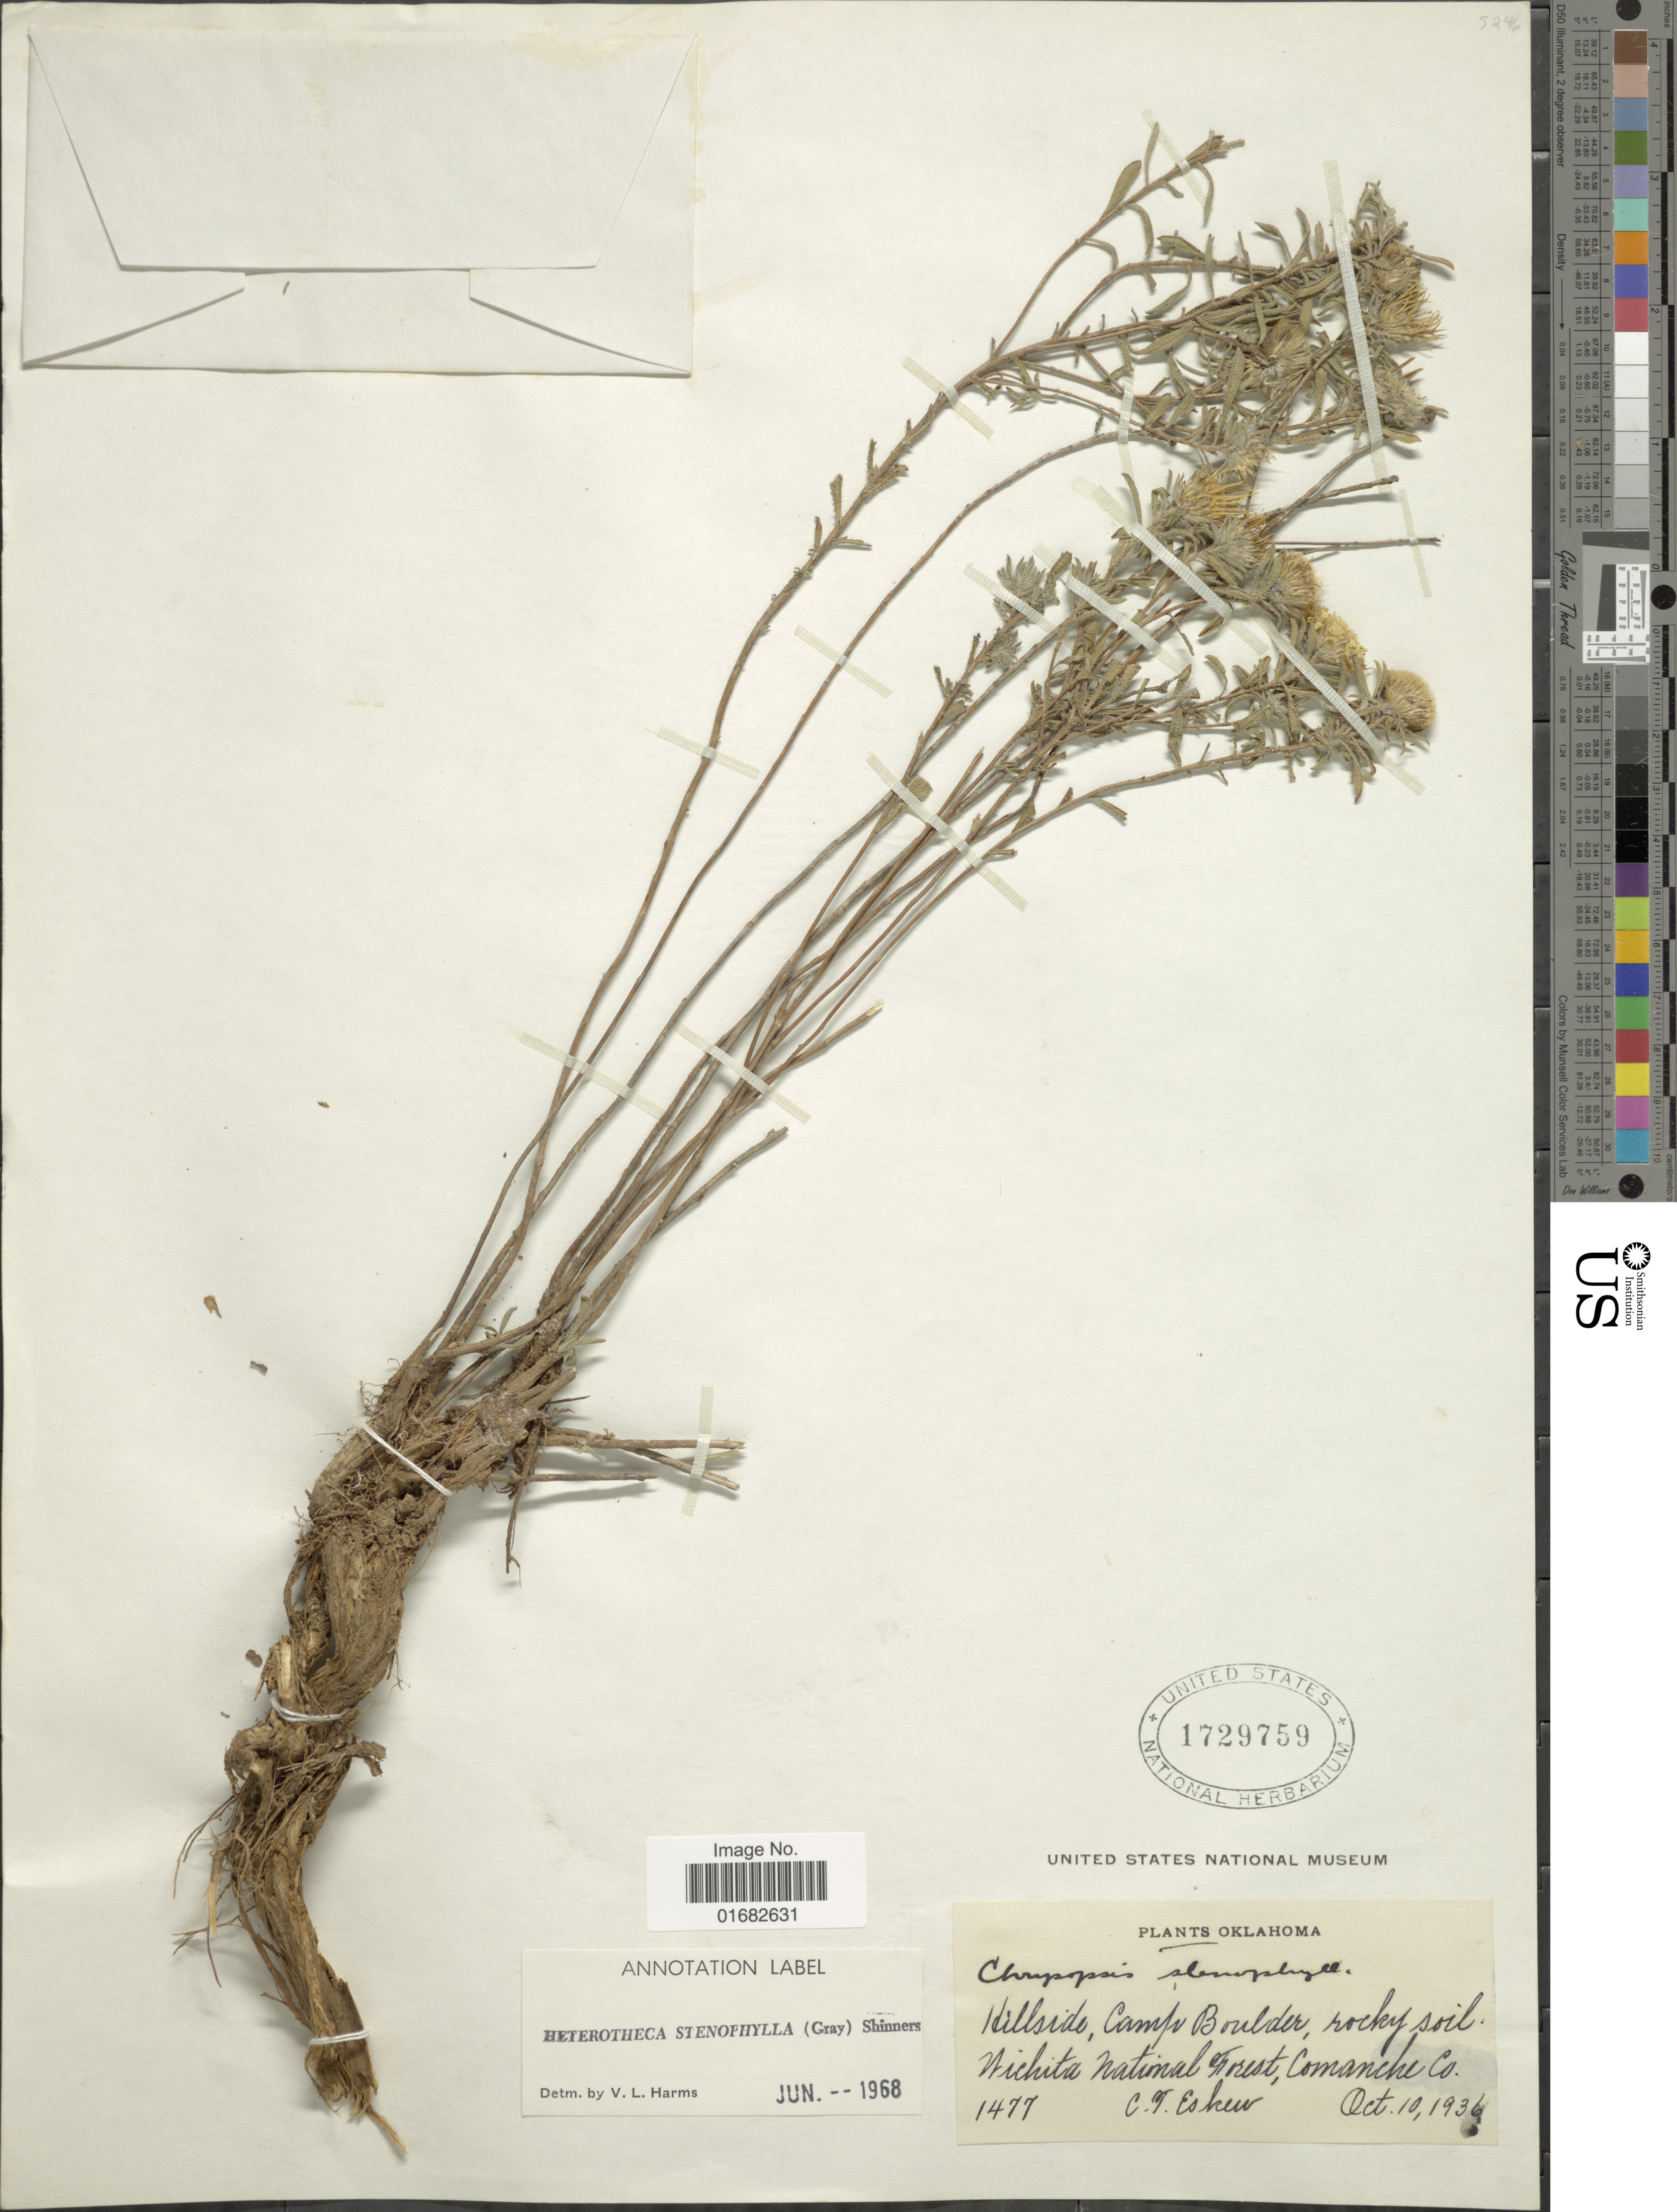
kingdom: Plantae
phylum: Tracheophyta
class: Magnoliopsida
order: Asterales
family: Asteraceae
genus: Heterotheca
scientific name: Heterotheca stenophylla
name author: (A. Gray) Shinners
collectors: C. Eskew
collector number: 1477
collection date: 1936-10-10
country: United States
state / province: Oklahoma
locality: Hillside, Camp Boulder. Wichita National Forest, Comanche Co.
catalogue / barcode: US 1729759